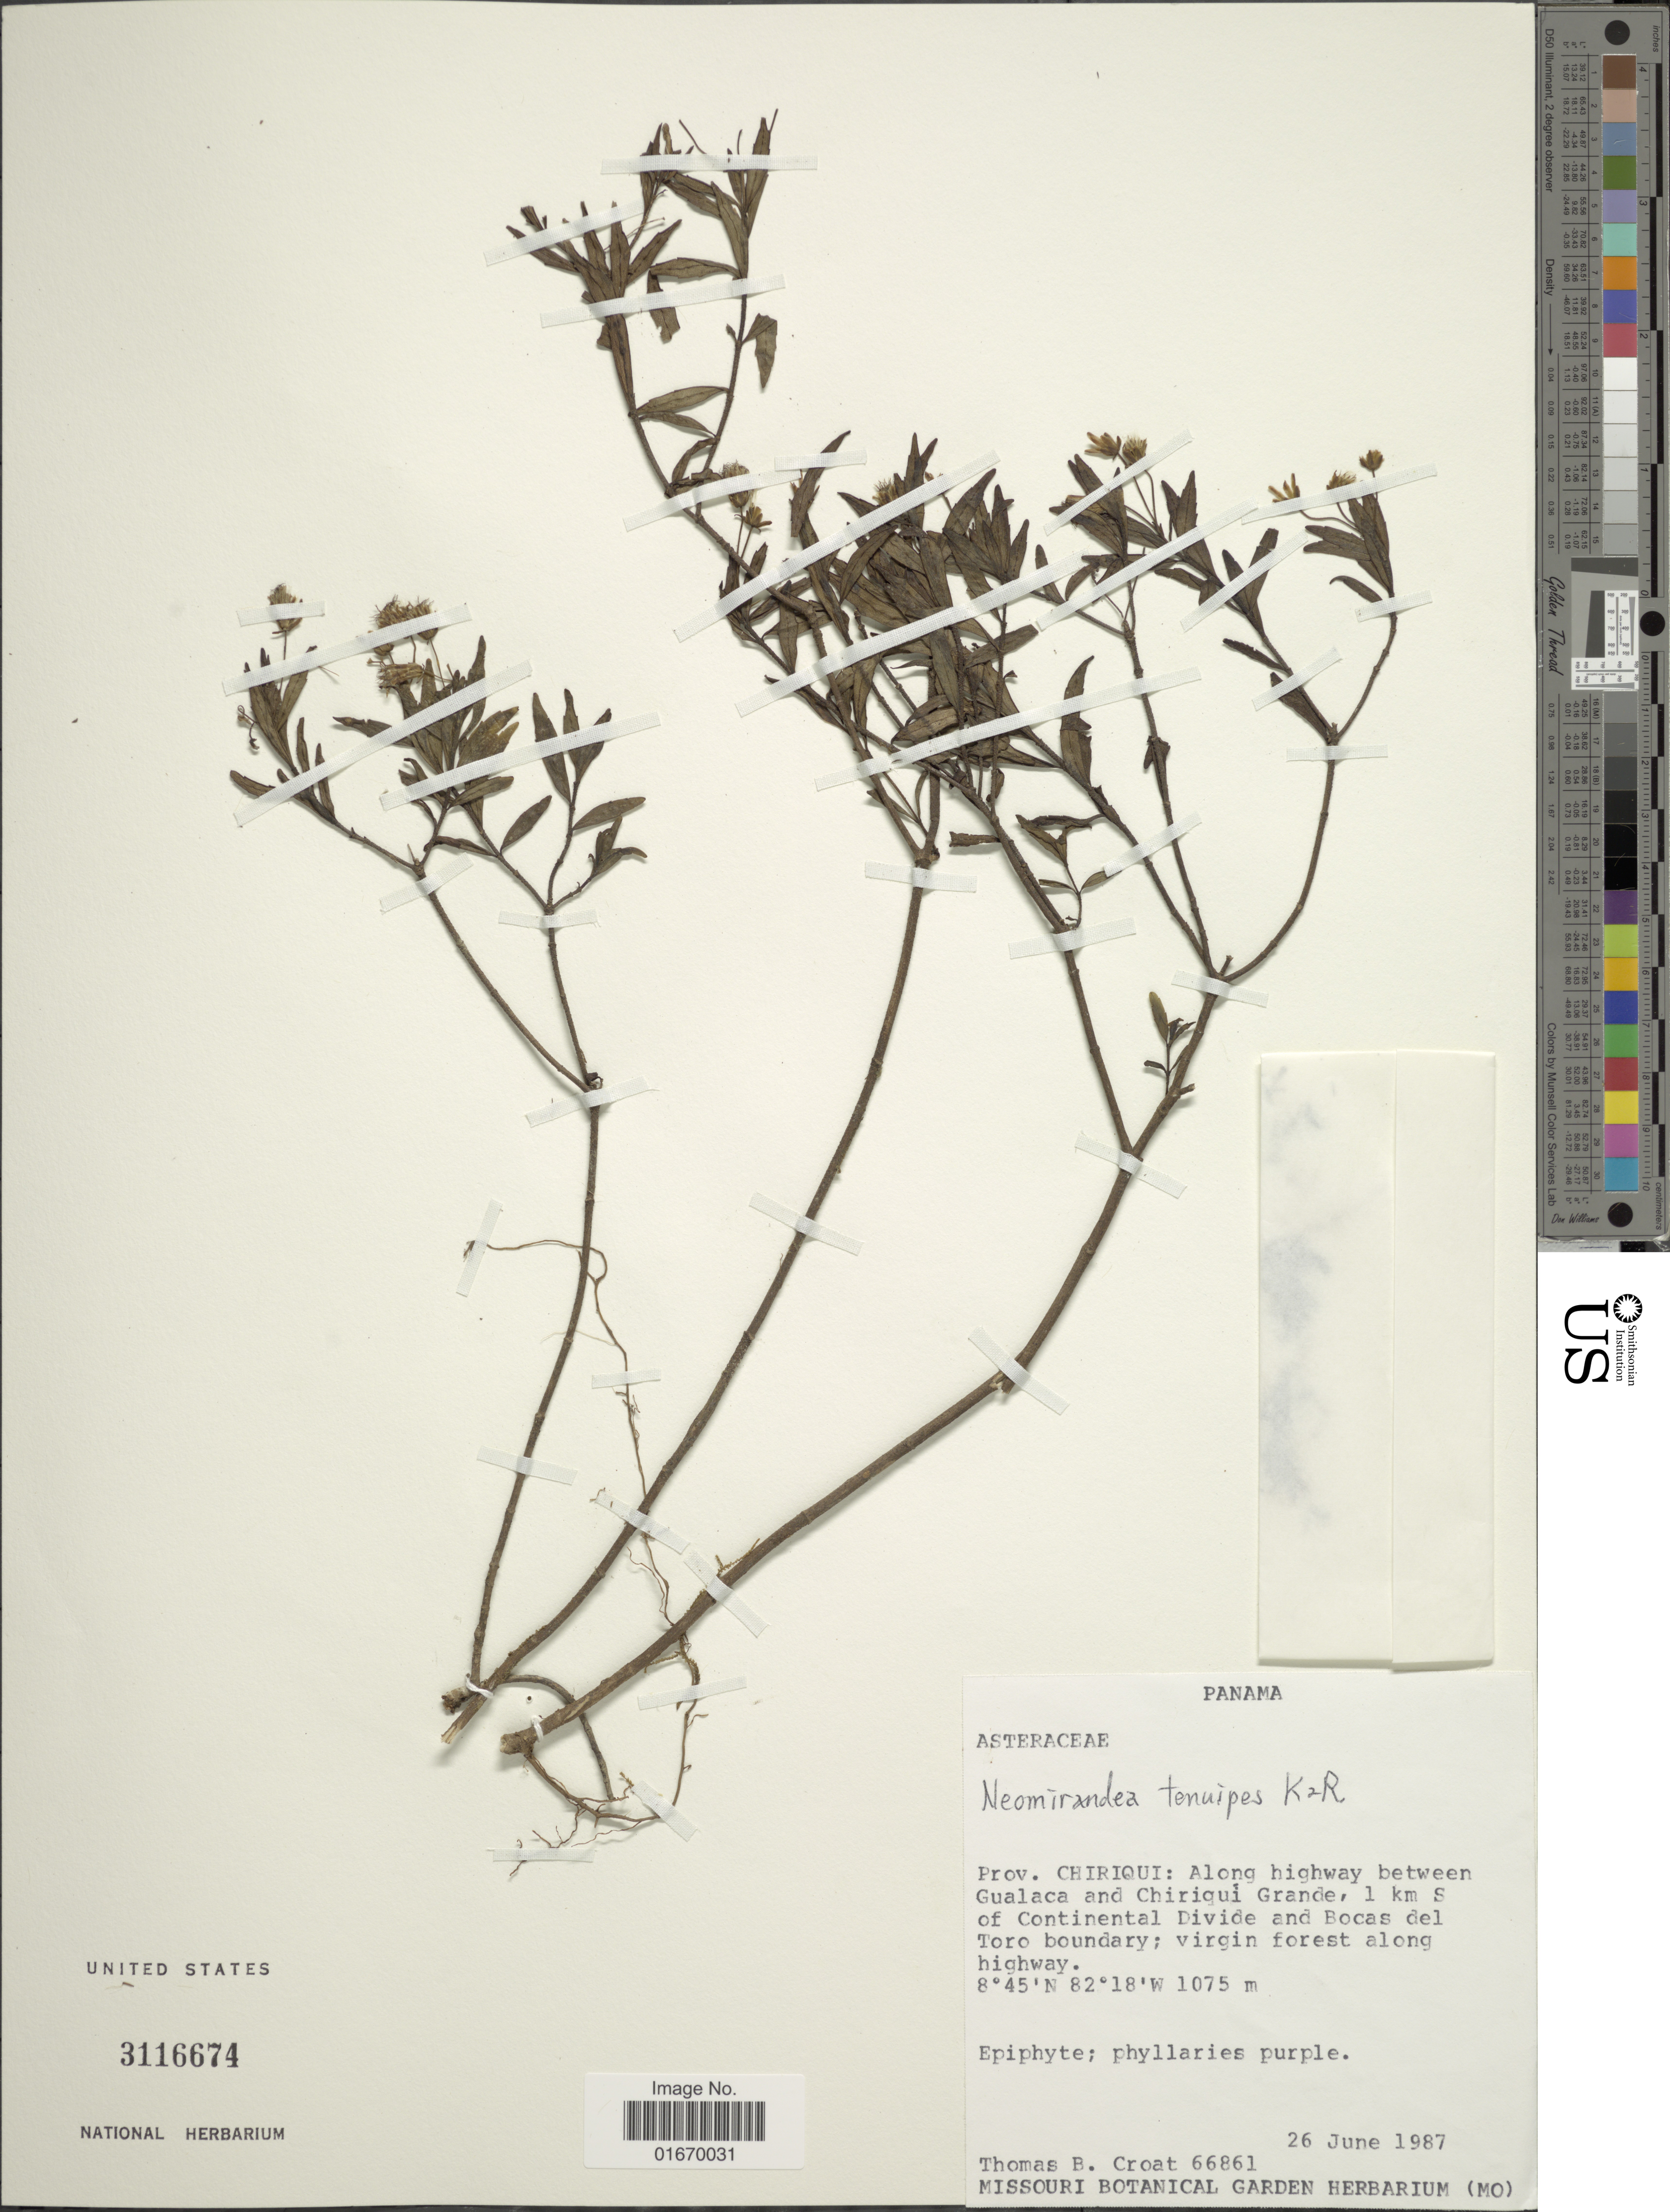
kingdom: Plantae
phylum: Tracheophyta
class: Magnoliopsida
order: Asterales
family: Asteraceae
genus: Neomirandea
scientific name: Neomirandea tenuipes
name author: R.M. King & H. Rob.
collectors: T. B. Croat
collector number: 66861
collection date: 1987-06-26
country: Panama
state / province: Chiriqui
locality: Along highway between Gualaca and Chiriqui Grande, 1 km S of Continental Divide and Bocas del Toro boundary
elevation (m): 1075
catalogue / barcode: US 3116674